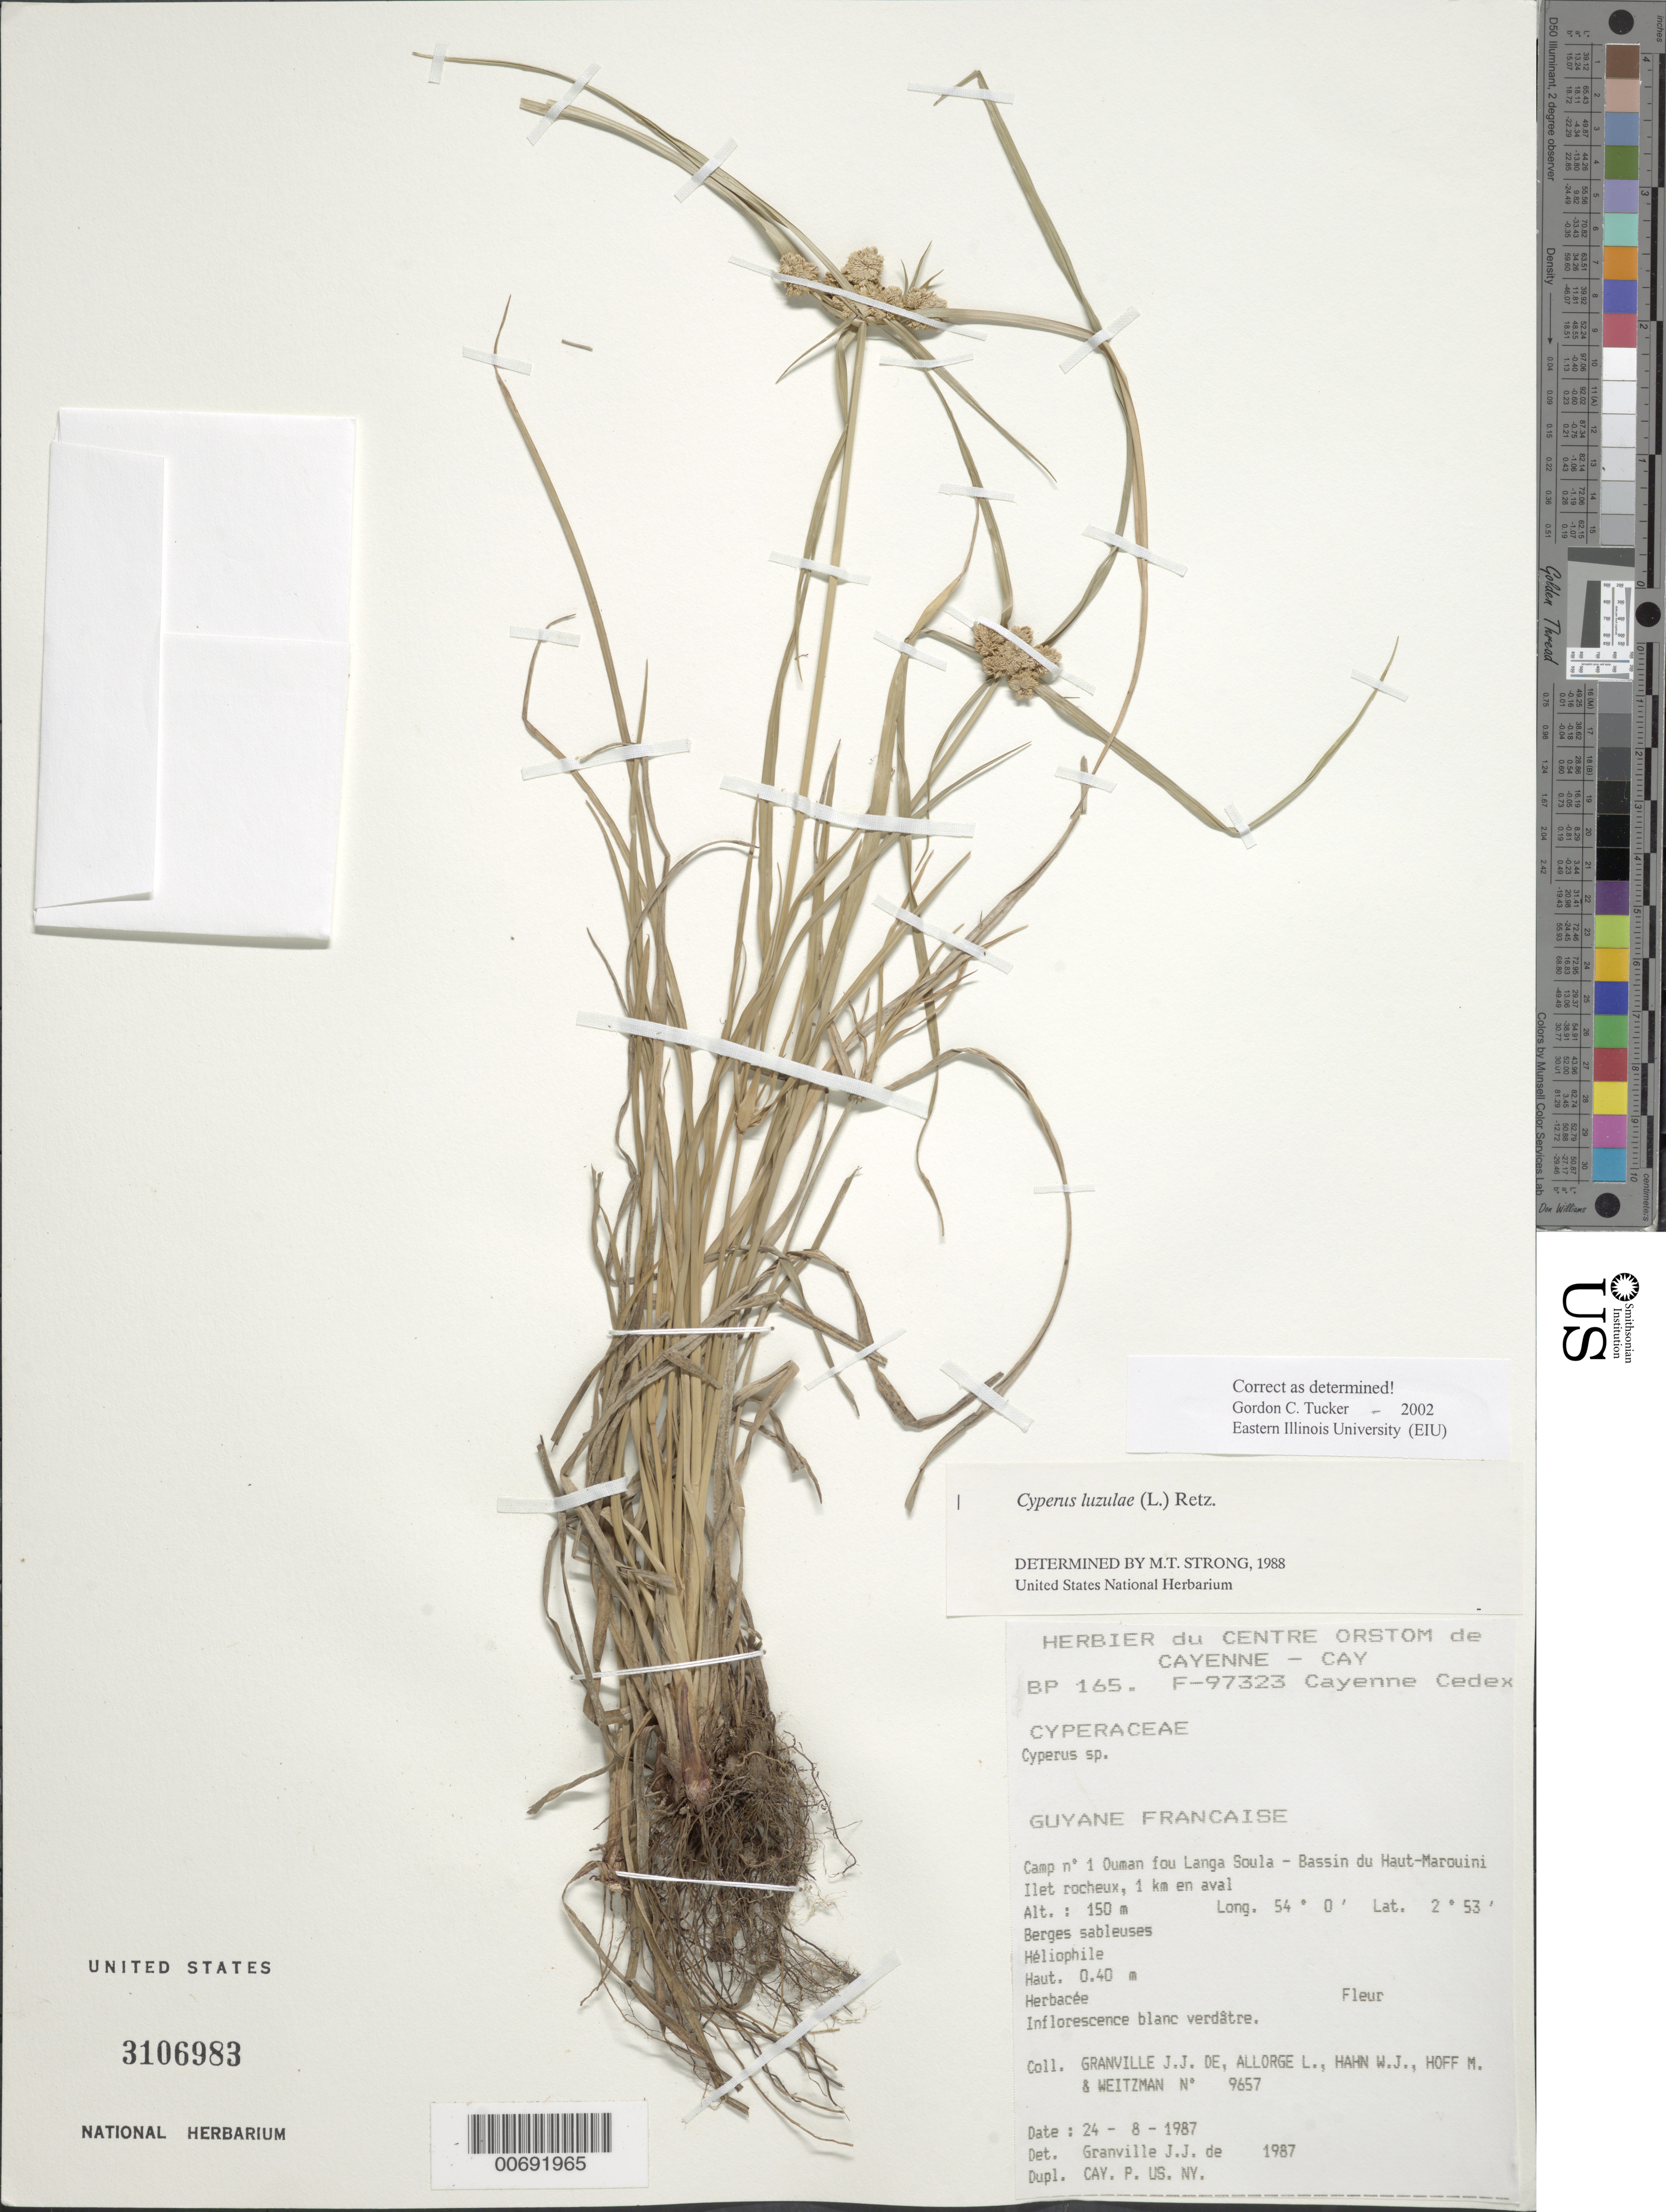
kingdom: Plantae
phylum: Tracheophyta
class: Liliopsida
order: Poales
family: Cyperaceae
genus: Cyperus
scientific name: Cyperus luzulae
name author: (L.) Rottb. ex Retz.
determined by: Tucker, G. C.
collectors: J.-J. de Granville, L. Allorge, W. J. Hahn, M. Hoff & A. L. Weitzman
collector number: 9657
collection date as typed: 24-Aug-87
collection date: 1987-08-24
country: French Guiana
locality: Ouman fou Langa Soula, Camp #1, Bassin du Haut-Marouini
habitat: Berges sableuses, héliophile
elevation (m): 150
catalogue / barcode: US 3106983